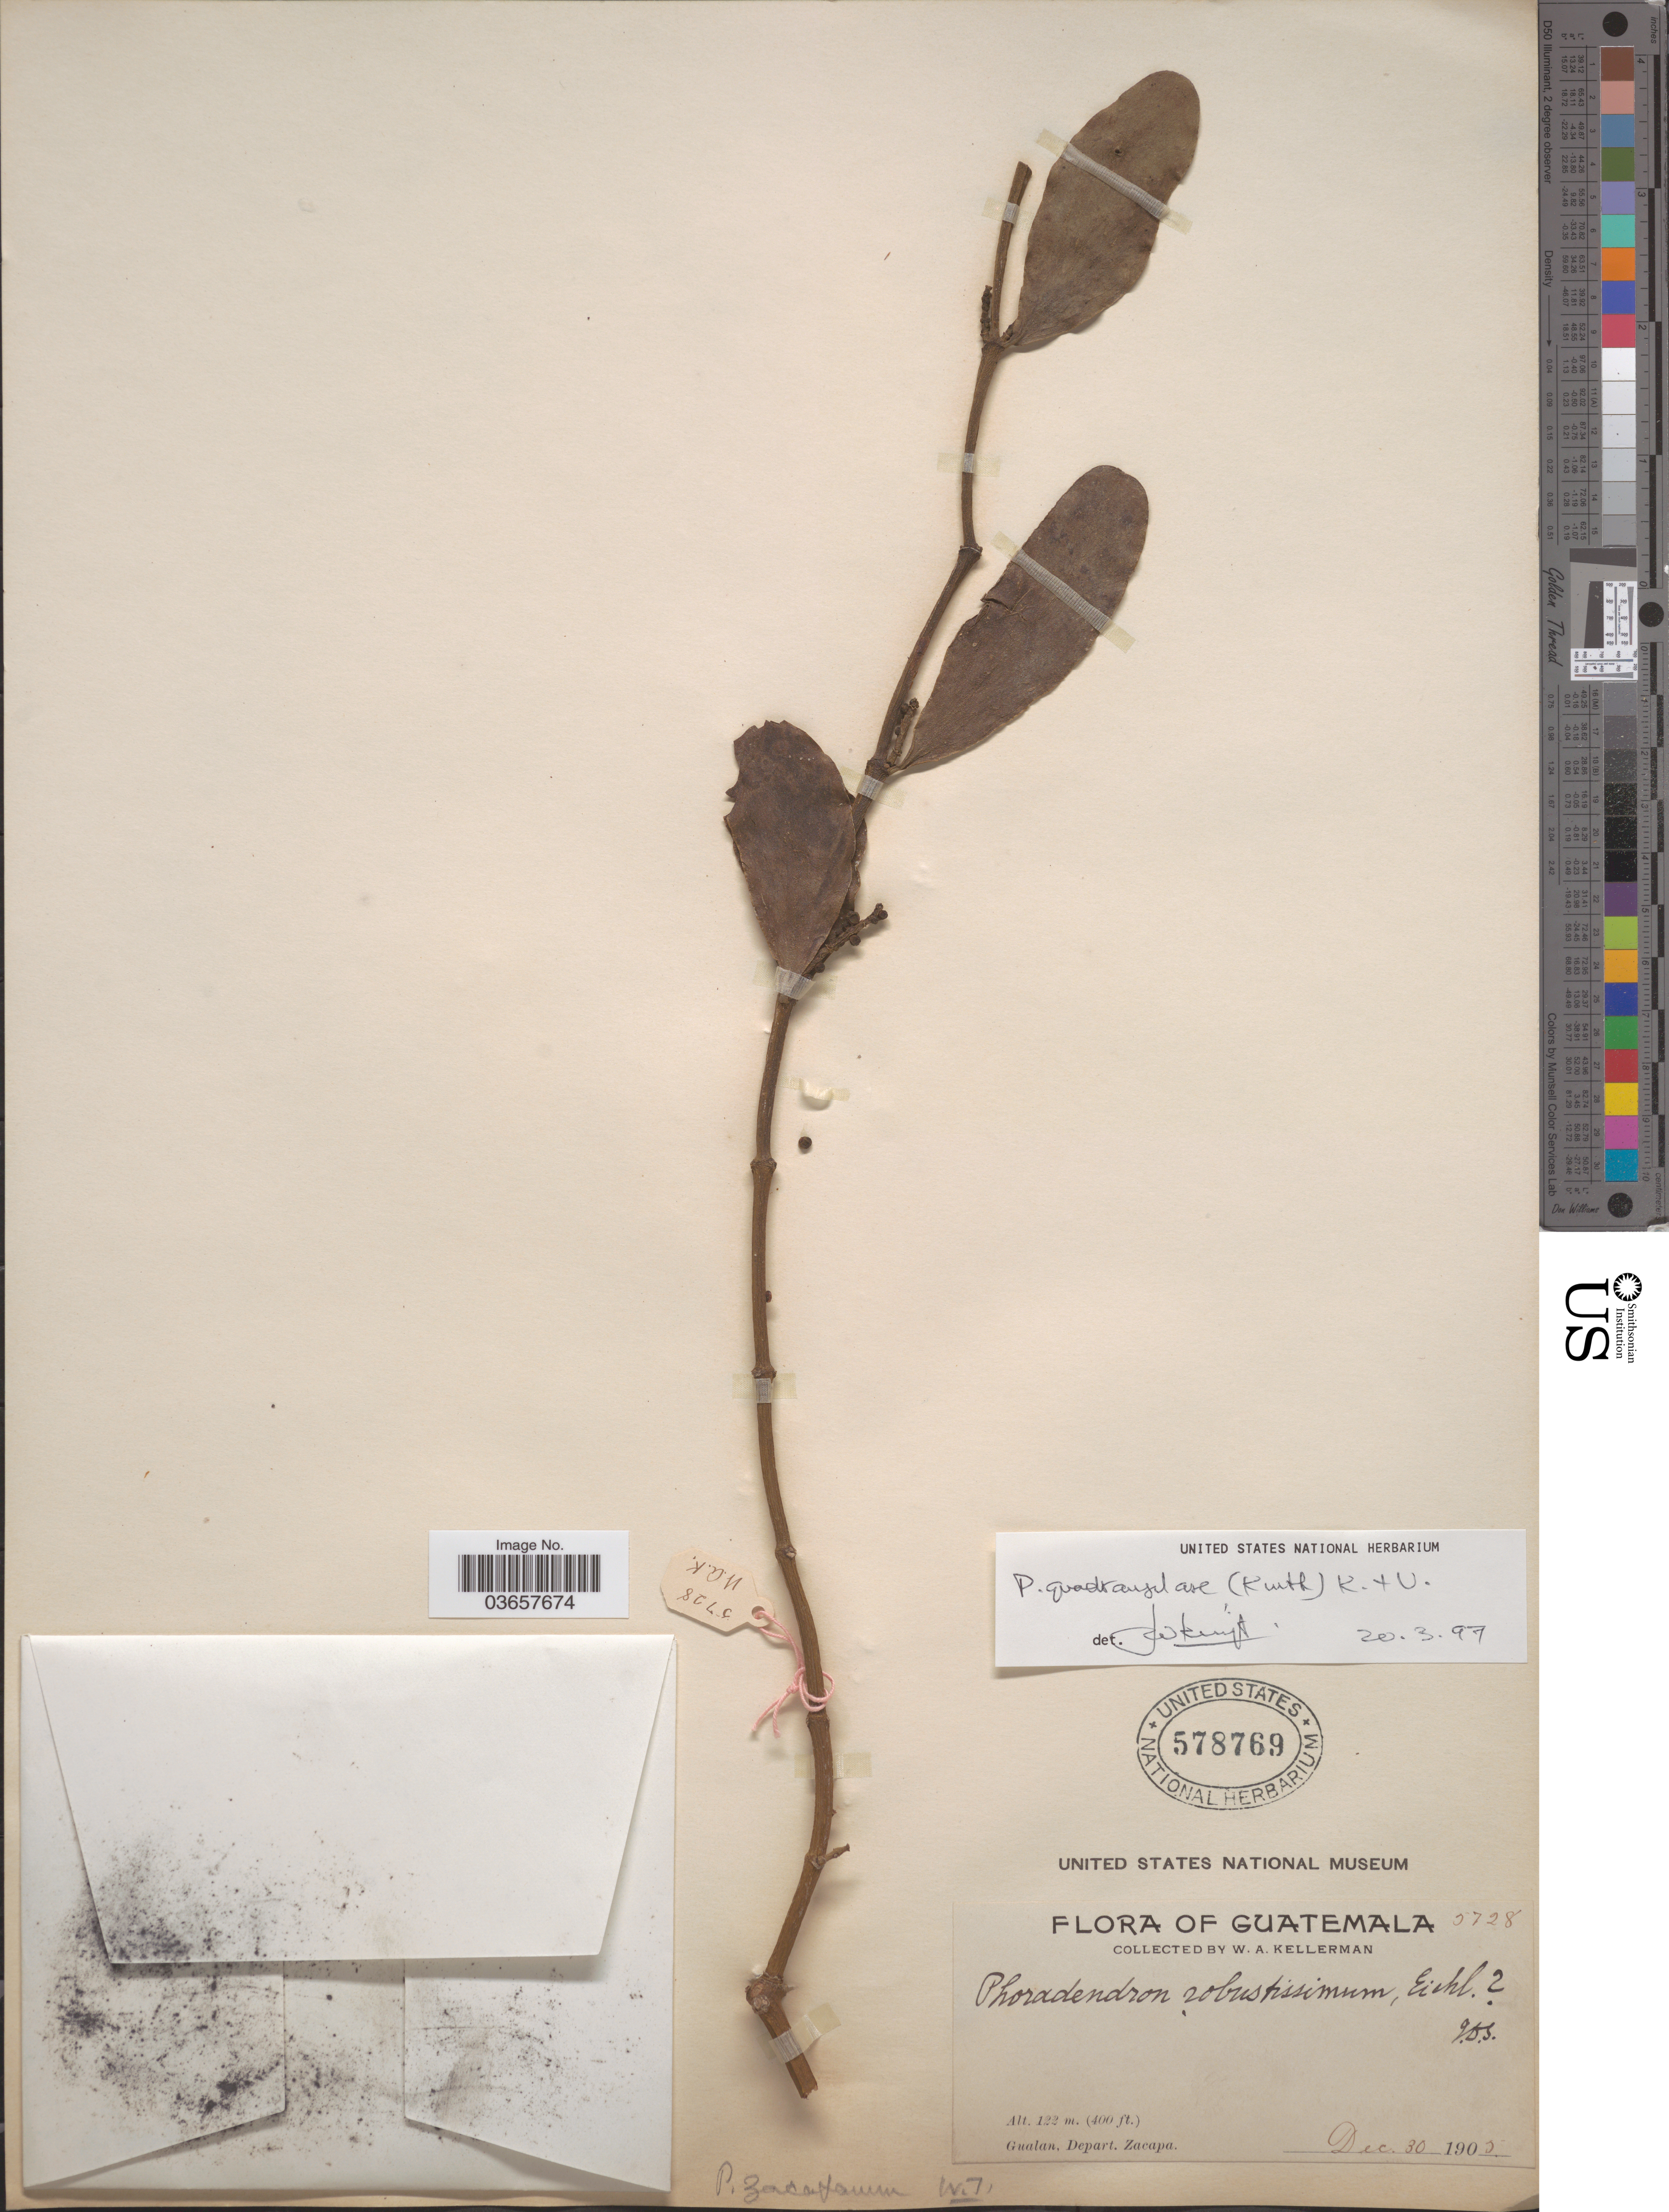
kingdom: Plantae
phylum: Tracheophyta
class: Magnoliopsida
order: Santalales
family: Viscaceae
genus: Phoradendron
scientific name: Phoradendron quadrangulare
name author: (Kunth) Griseb.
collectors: W. Kellerman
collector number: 5728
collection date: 1905-12-30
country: Guatemala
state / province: Zacapa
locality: Gualan, Depart. Zacapa.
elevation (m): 122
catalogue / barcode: US 578769